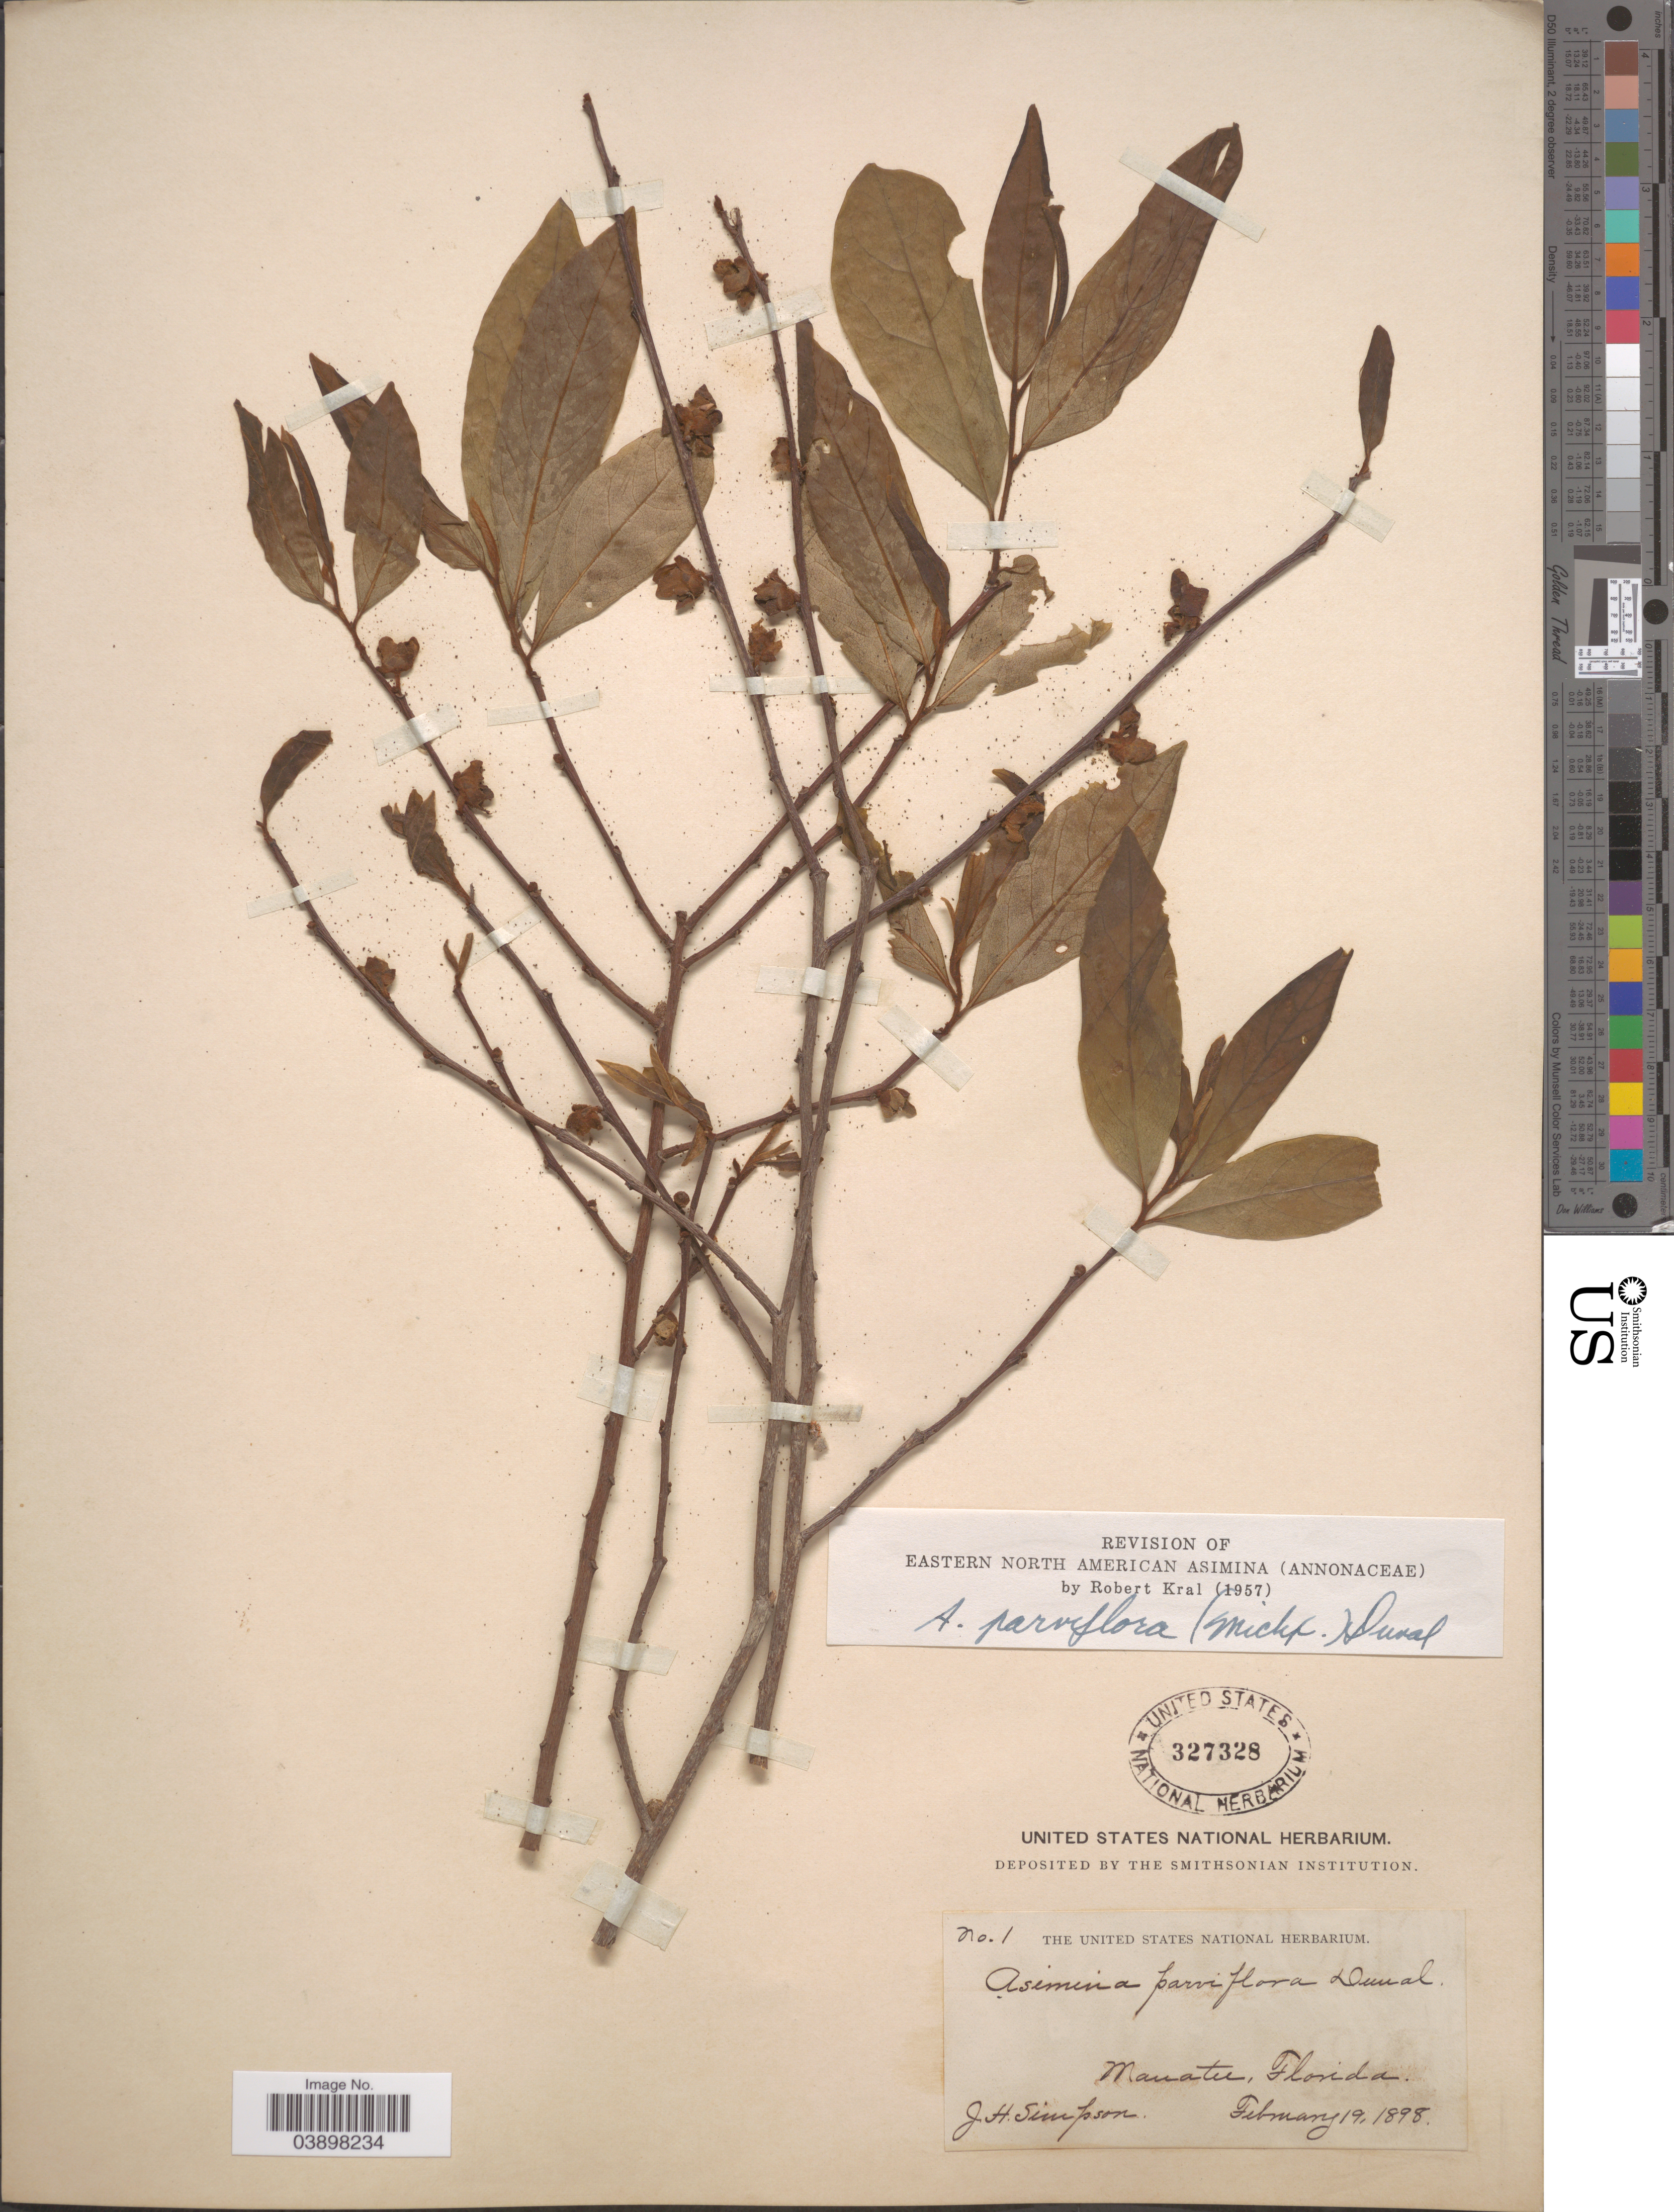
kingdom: Plantae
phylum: Tracheophyta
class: Magnoliopsida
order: Magnoliales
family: Annonaceae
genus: Asimina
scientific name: Asimina parviflora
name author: (Michx.) Dunal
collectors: J. H. Simpson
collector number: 1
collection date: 1898-02-19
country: United States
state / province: Florida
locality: Manatee.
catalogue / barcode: US 327328